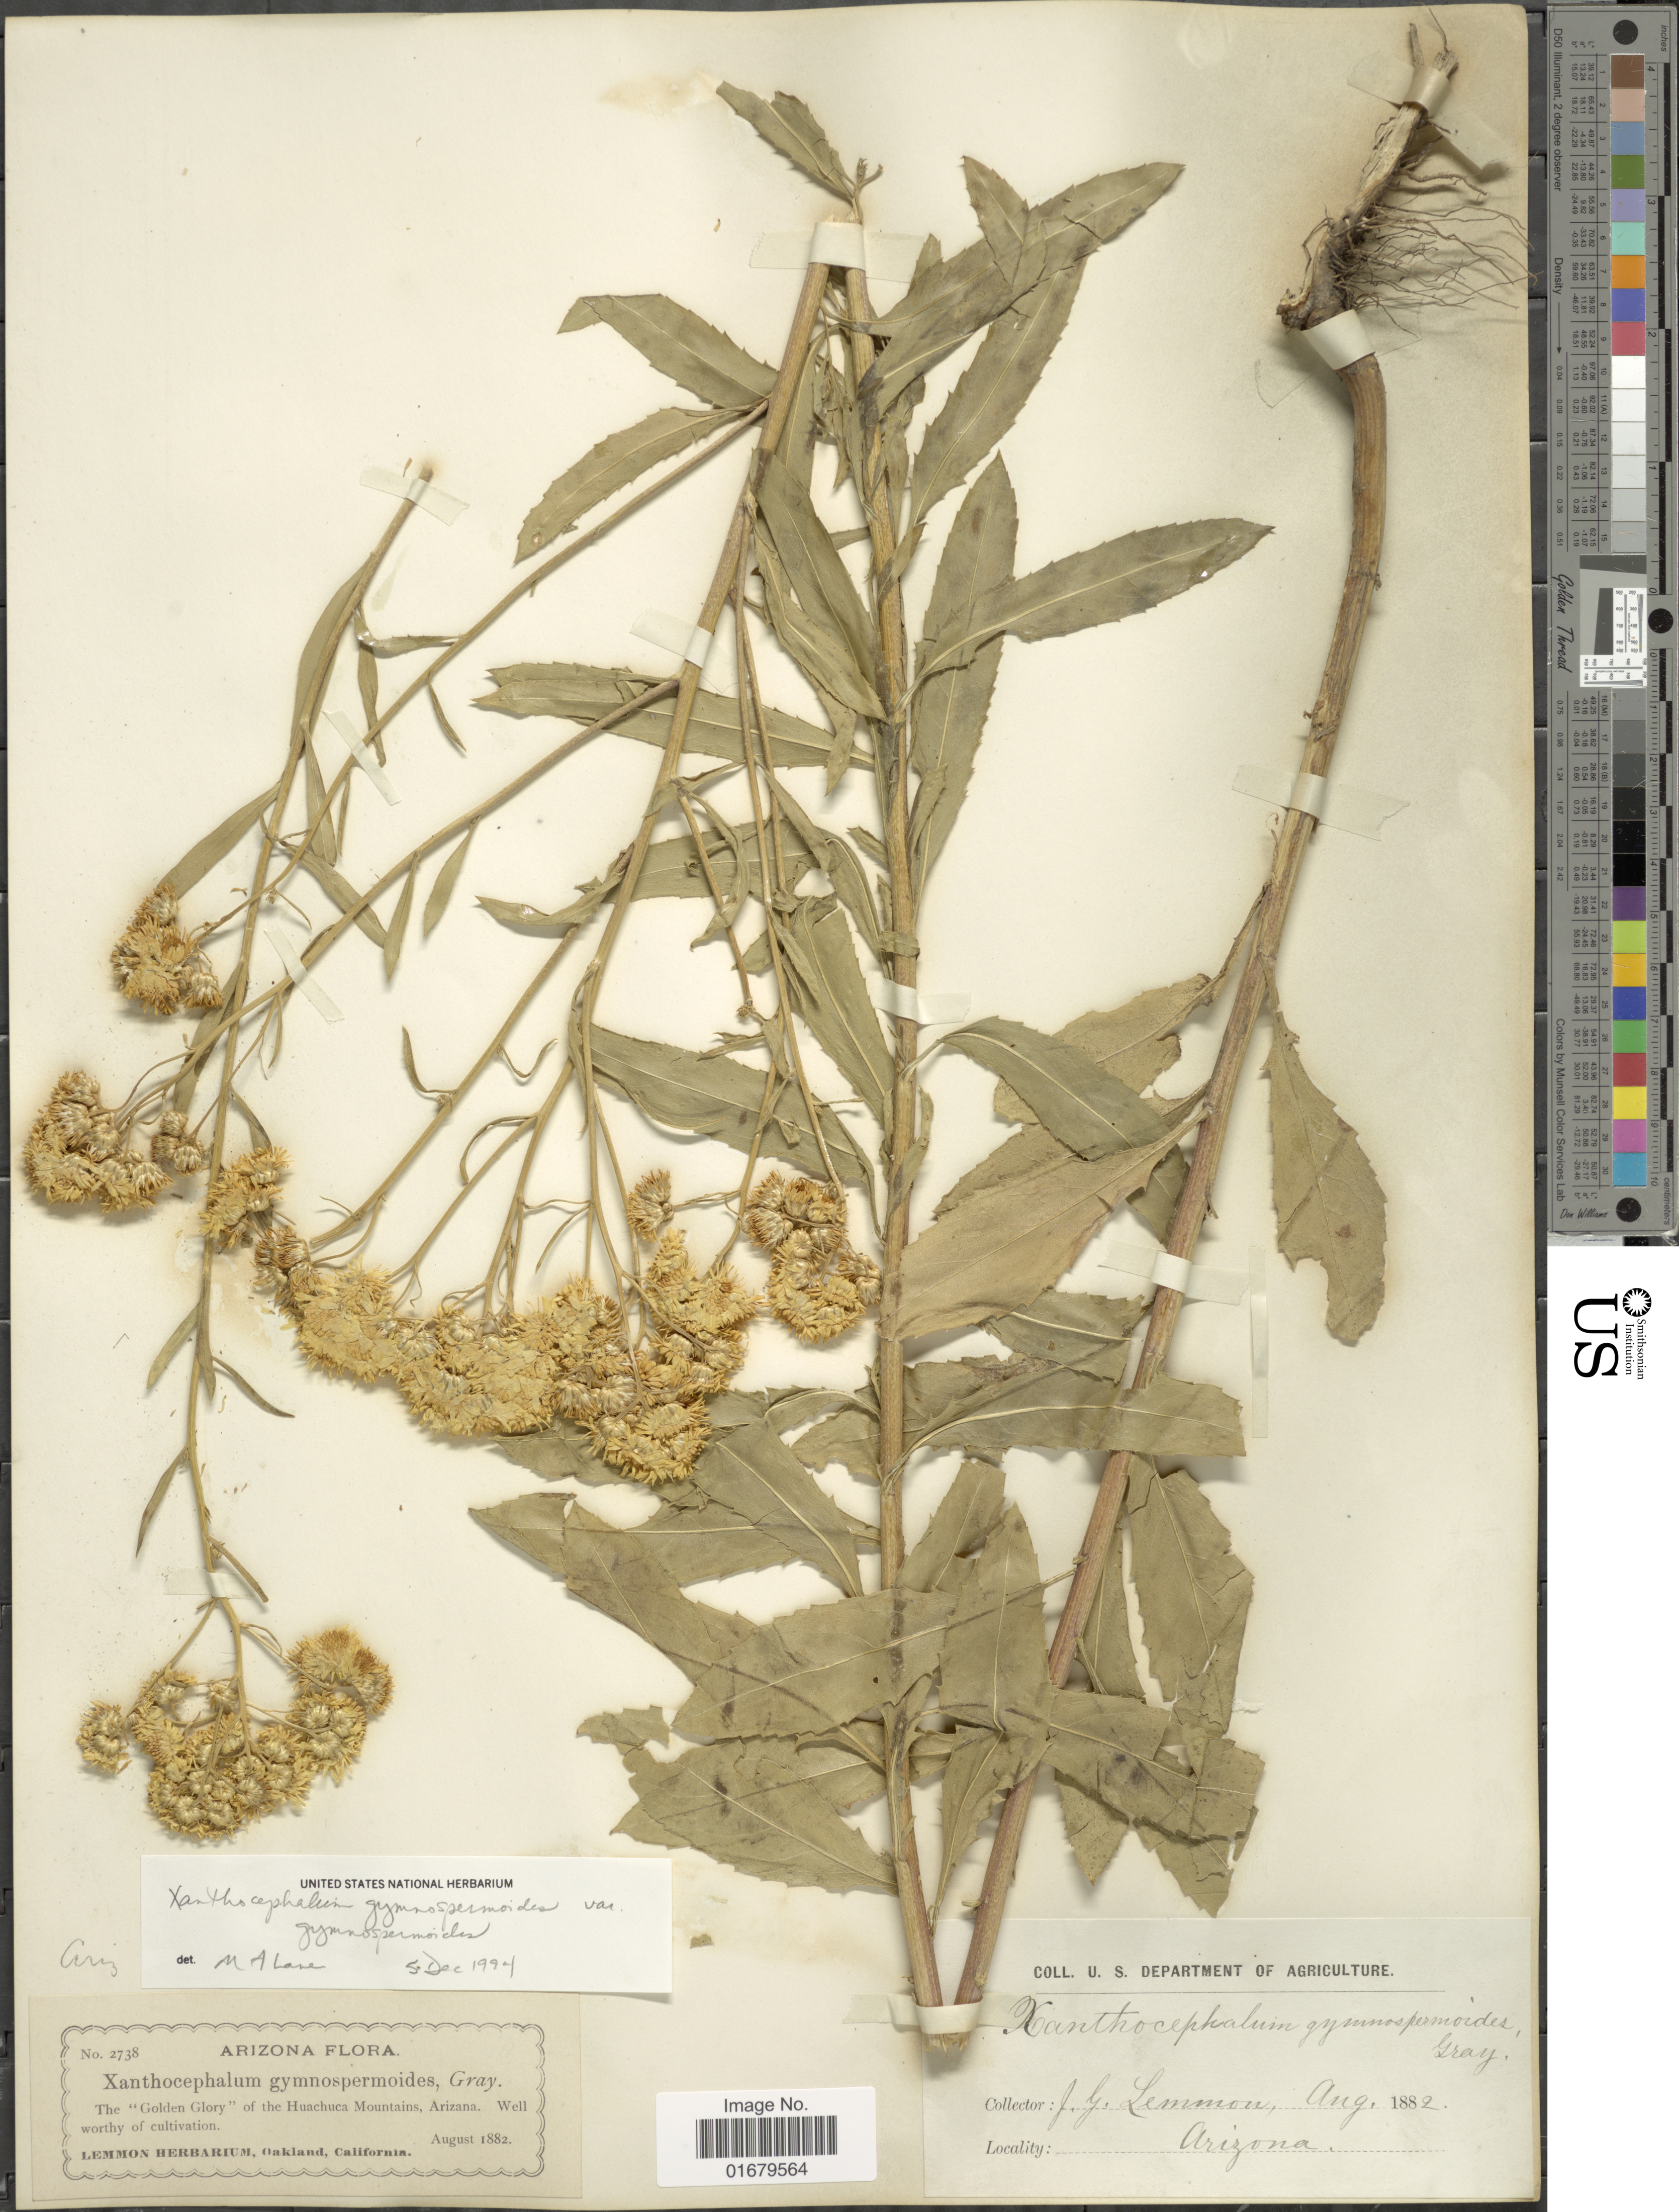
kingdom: Plantae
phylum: Tracheophyta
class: Magnoliopsida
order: Asterales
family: Asteraceae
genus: Xanthocephalum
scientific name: Xanthocephalum gymnospermoides var. gymnospermoides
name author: (A. Gray) Benth. & Hook. f.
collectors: J. Lemmon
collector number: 2738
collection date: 1882-08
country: United States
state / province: Arizona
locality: The "Golden Glory" of the Huachuca Mountains, Arizana